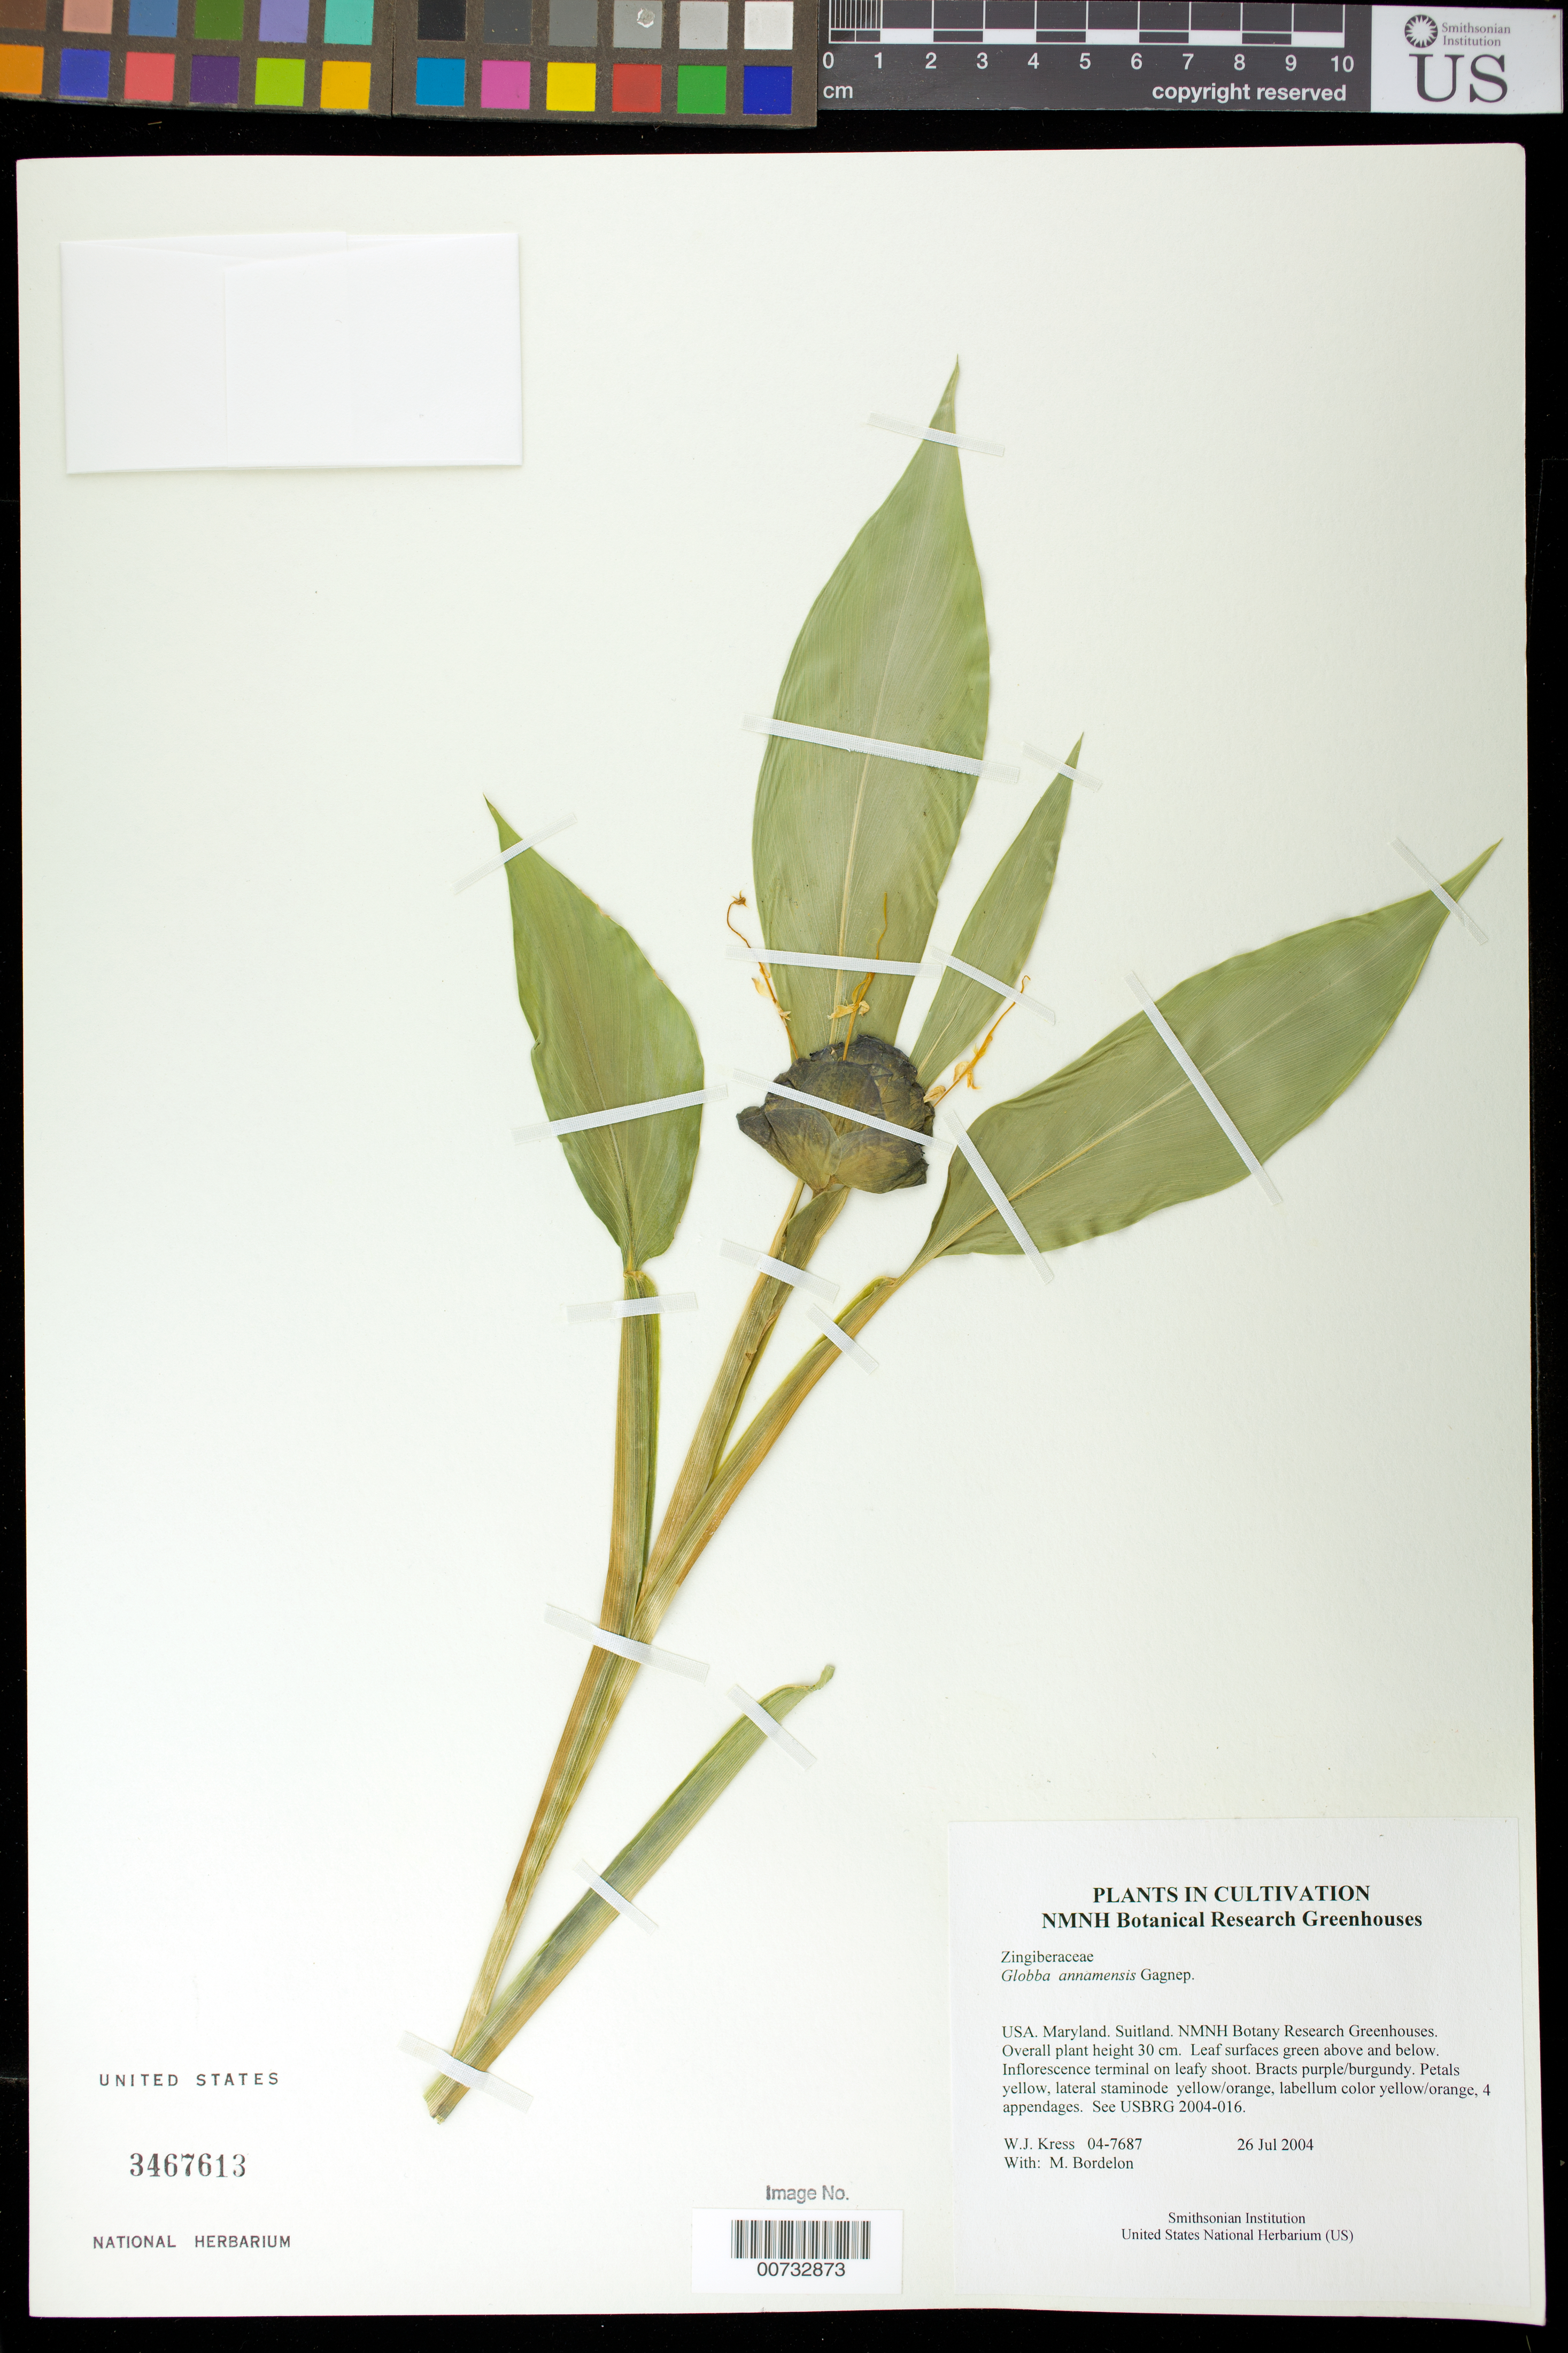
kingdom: Plantae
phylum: Tracheophyta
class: Liliopsida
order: Zingiberales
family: Zingiberaceae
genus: Globba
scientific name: Globba annamensis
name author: Gagnep.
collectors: W. J. Kress & M. Bordelon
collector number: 04-7687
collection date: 2004-07-26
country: United States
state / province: Maryland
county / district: Prince George's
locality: NMNH Botany Research Greenhouses. Suitland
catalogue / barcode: US 3467613